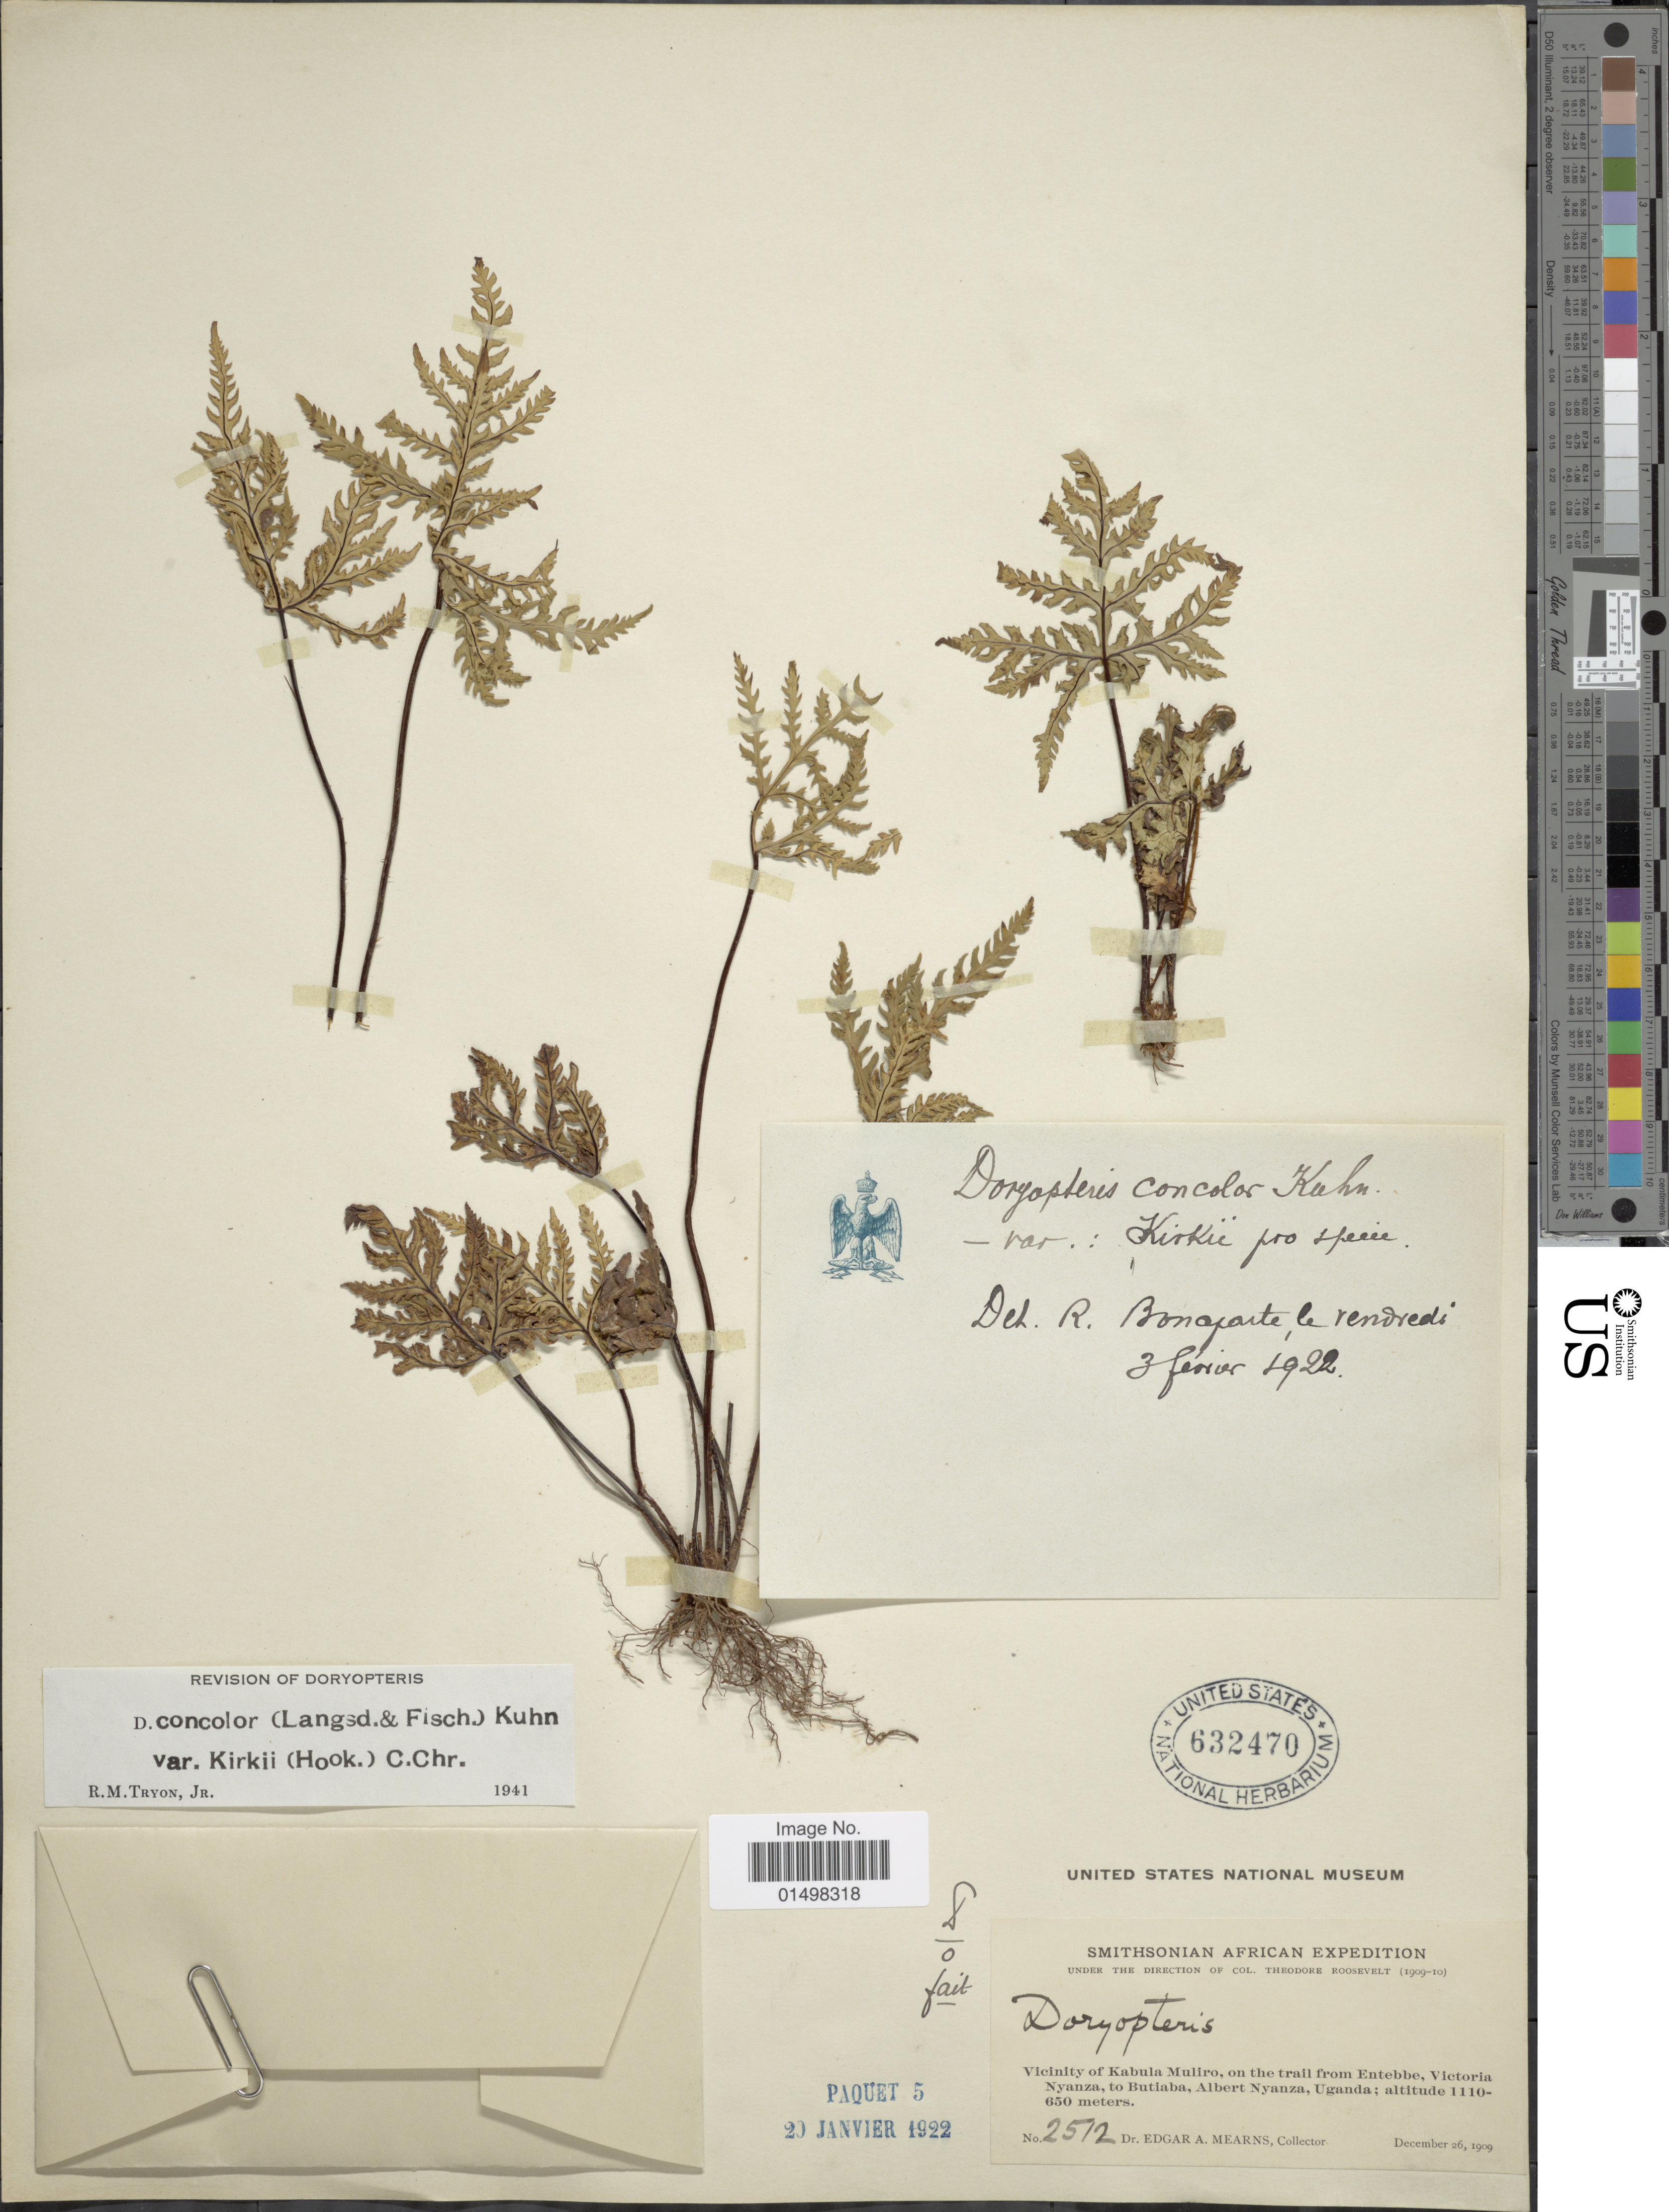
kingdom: Plantae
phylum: Tracheophyta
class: Polypodiopsida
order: Polypodiales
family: Pteridaceae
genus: Doryopteris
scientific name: Doryopteris concolor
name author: (Langsd. & Fisch.) Kuhn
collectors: E. A. Mearns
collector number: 2512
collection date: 1909-12-26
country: Tanzania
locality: Vicinity of Kabula Muliro, on the trail from Entebbe, Victoria Nyanza, to Butiaba, Albert Nyanza, Uganda.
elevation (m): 650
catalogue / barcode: US 632470